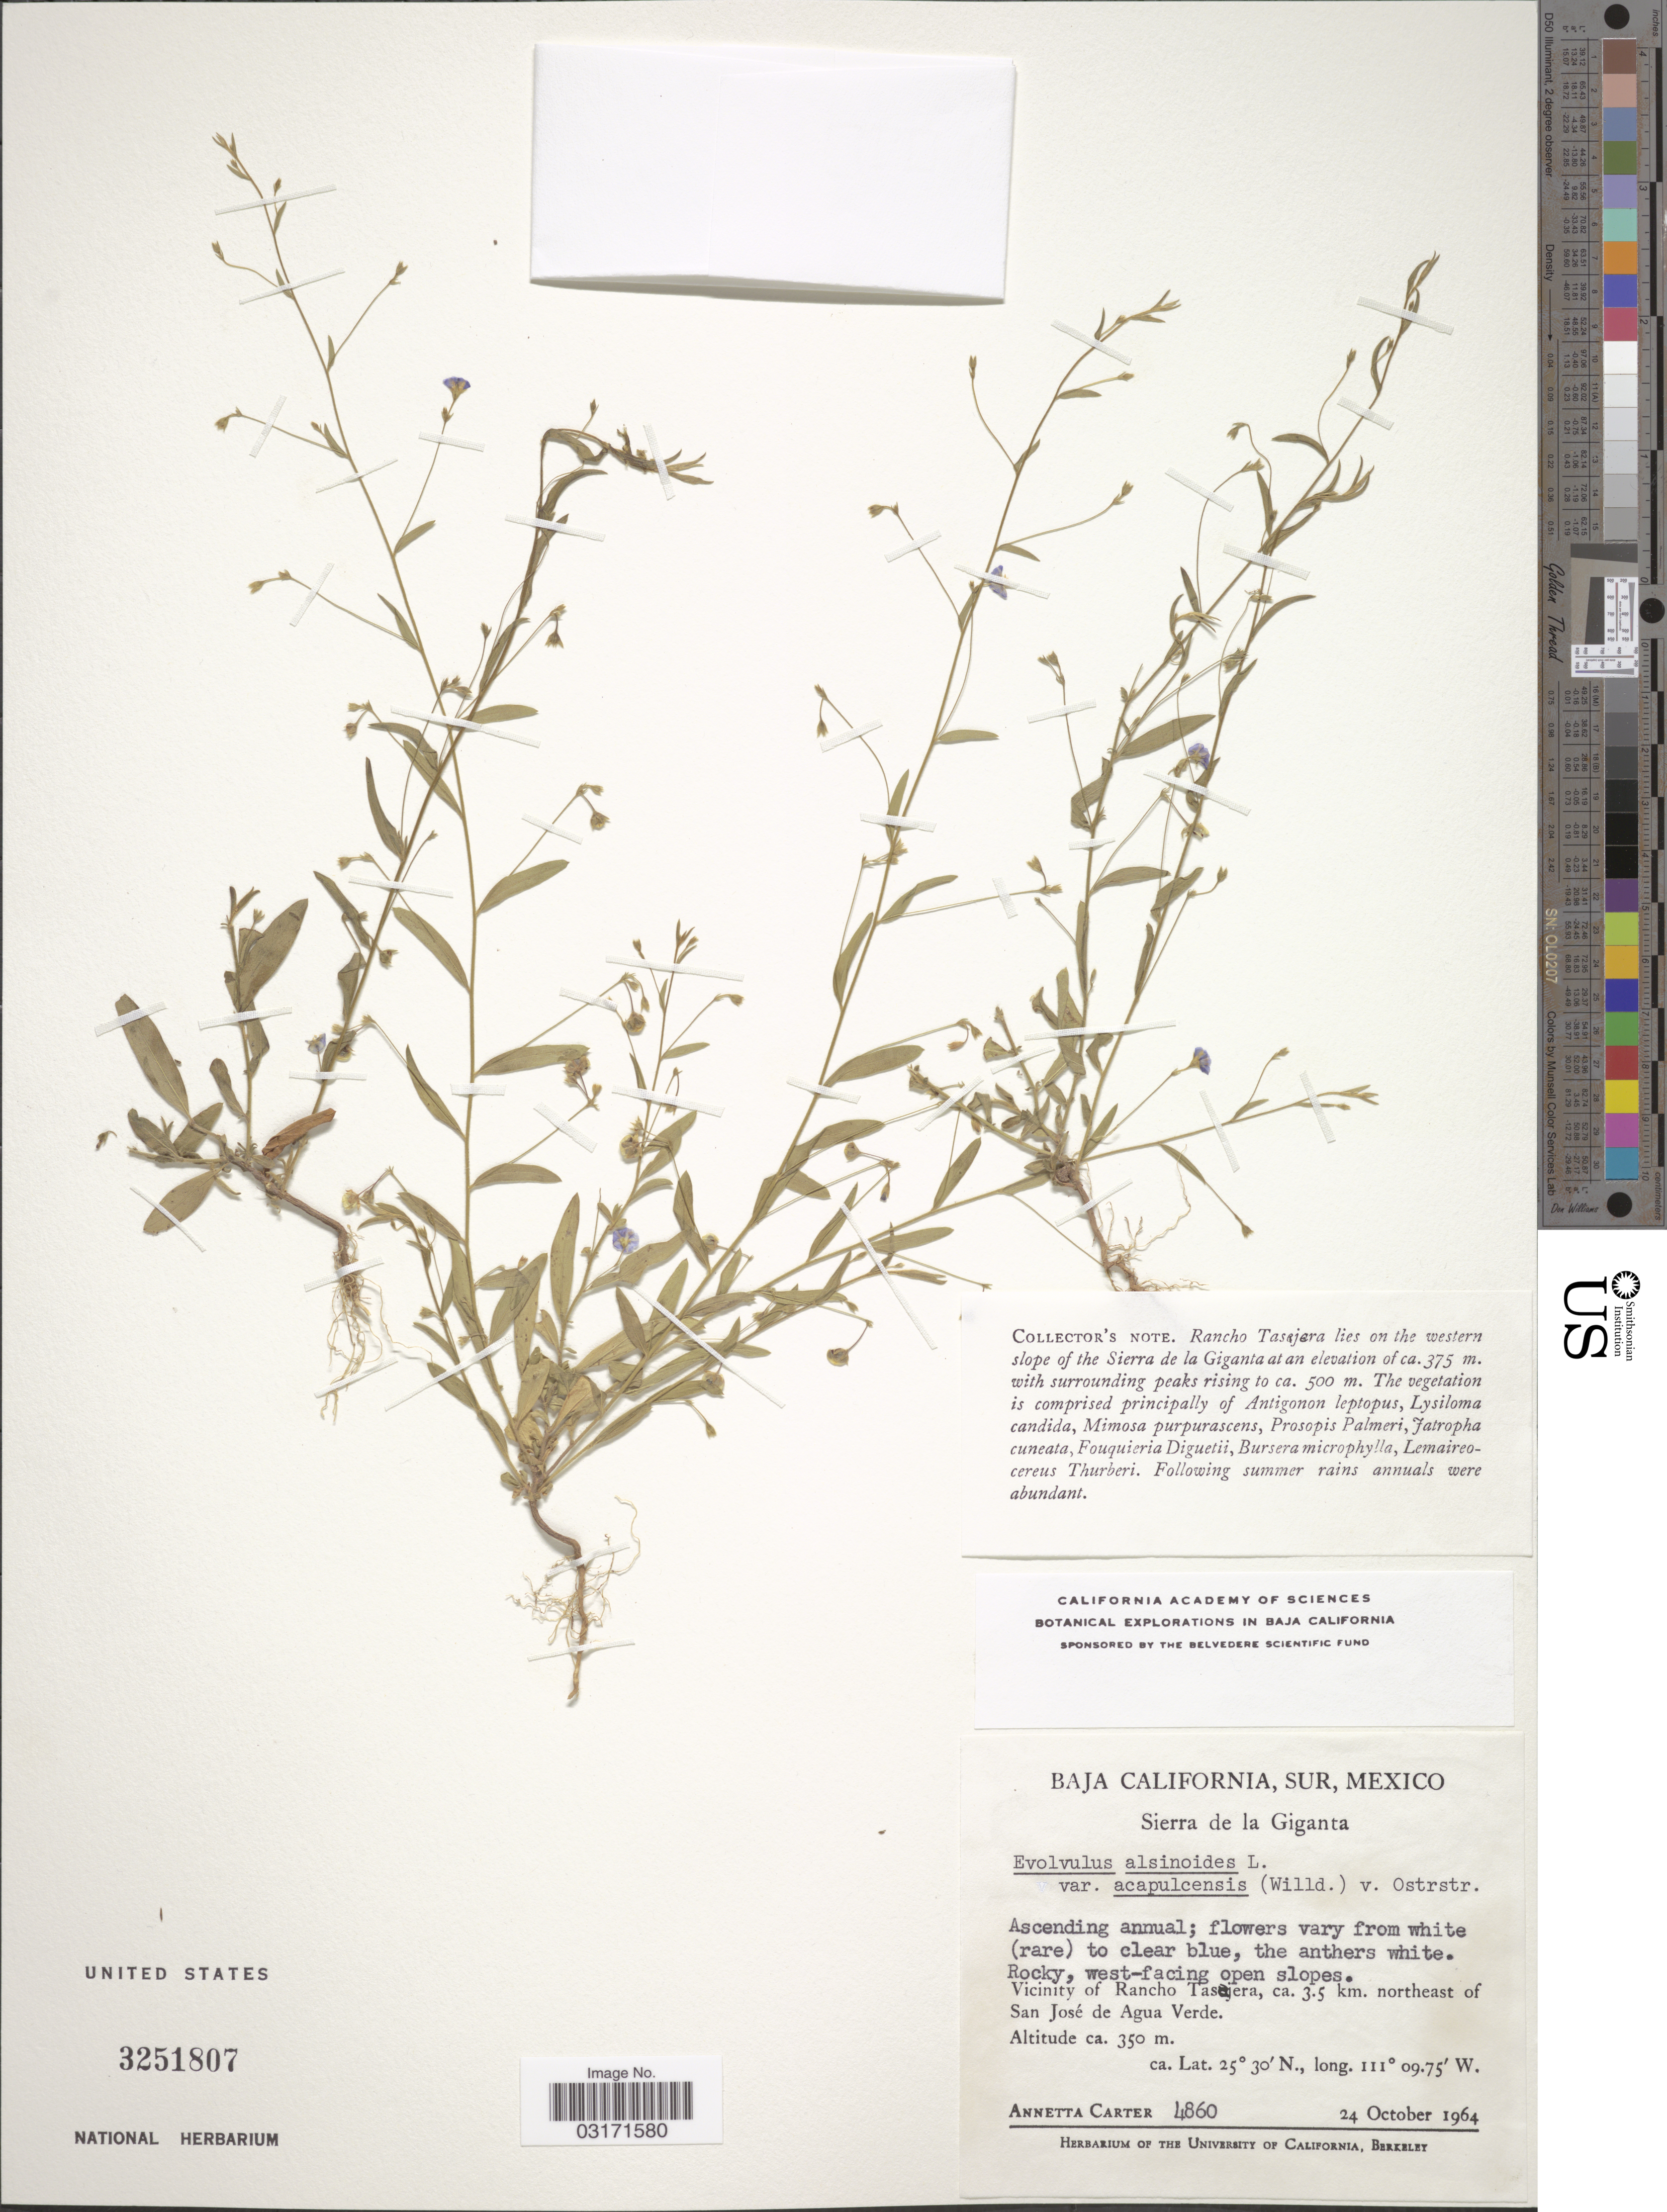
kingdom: Plantae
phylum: Tracheophyta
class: Magnoliopsida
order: Solanales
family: Convolvulaceae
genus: Evolvulus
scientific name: Evolvulus alsinoides var. acapulcensis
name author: (Willd. ex Schult.) Ooststr.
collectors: A. Carter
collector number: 4860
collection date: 1964-10-24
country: Mexico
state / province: Baja California Sur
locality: Sierra de la Giganta. Rocky, west-facing open slopes. Vicinity of Rancho Tasajera, ca. 3.5 km. northeast of San José de Agua Verde.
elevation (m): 350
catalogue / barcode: US 3251807